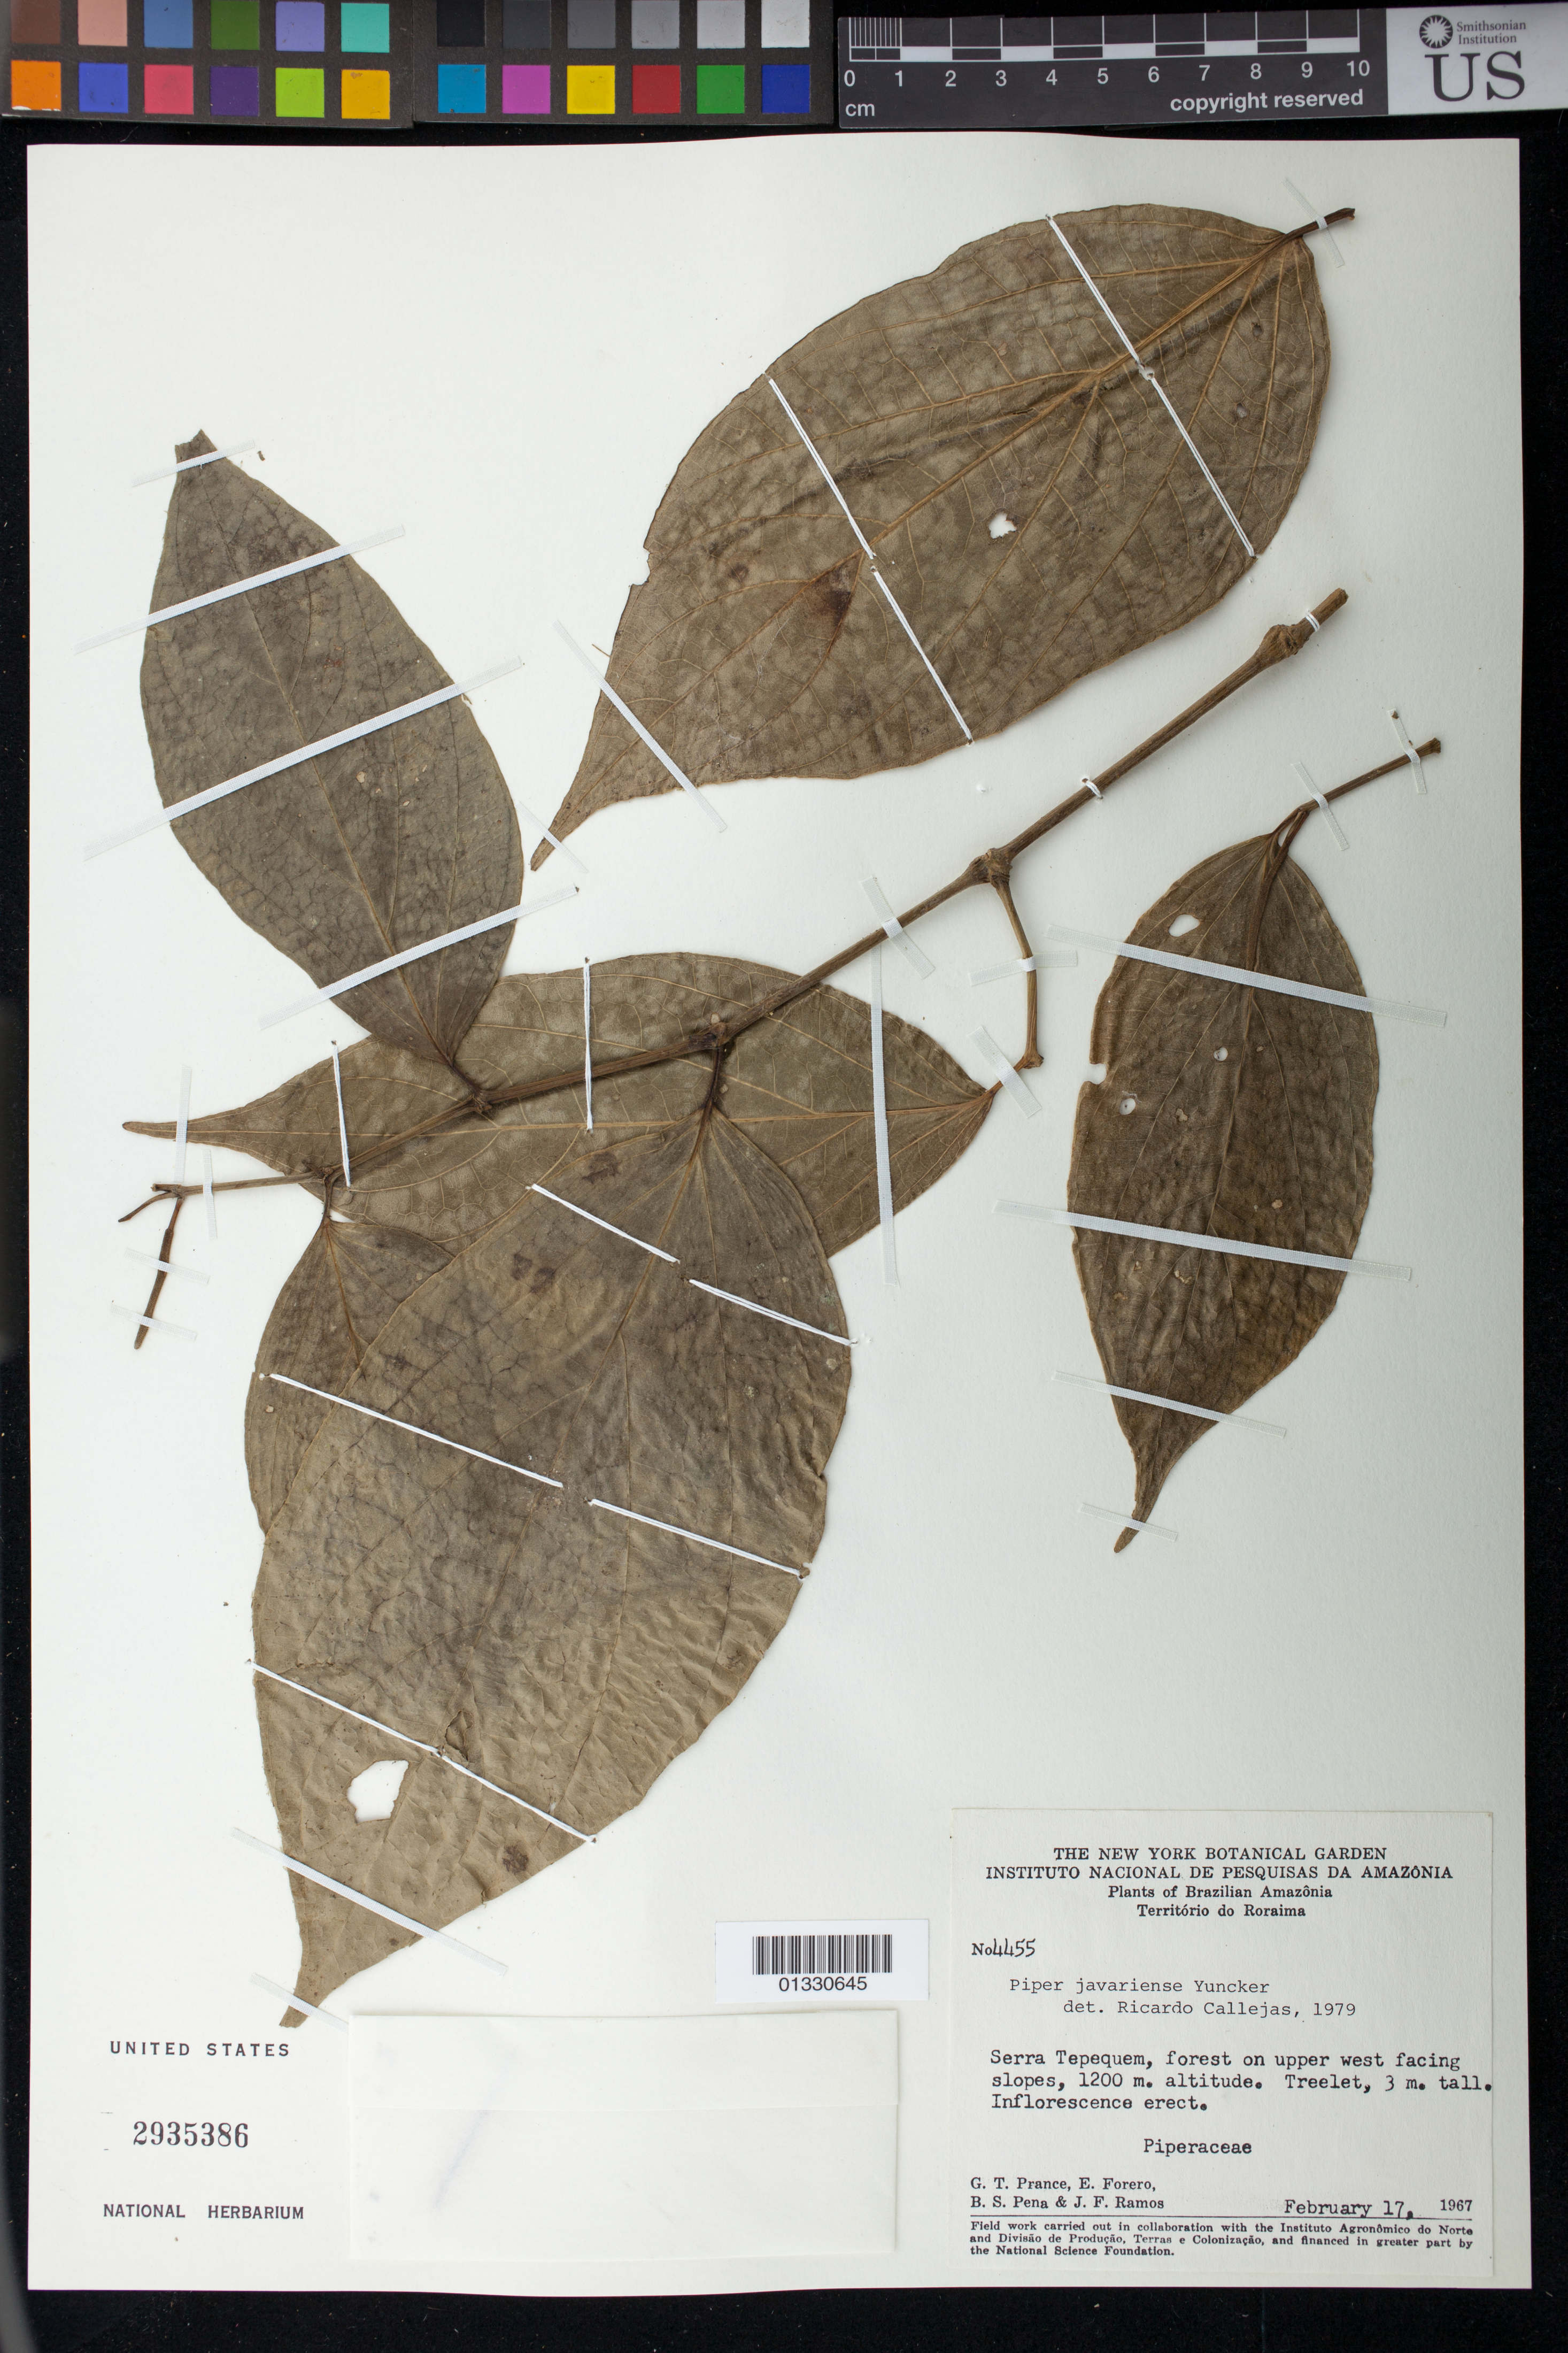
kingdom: Plantae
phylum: Tracheophyta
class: Magnoliopsida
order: Piperales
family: Piperaceae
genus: Piper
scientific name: Piper javariense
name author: Yunck.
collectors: G. T. Prance, E. Forero, B. S. Pena & J. F. Ramos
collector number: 4455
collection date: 1967-02-17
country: Brazil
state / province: Roraima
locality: Serra Tepequem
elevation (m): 1200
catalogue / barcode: US 2935386